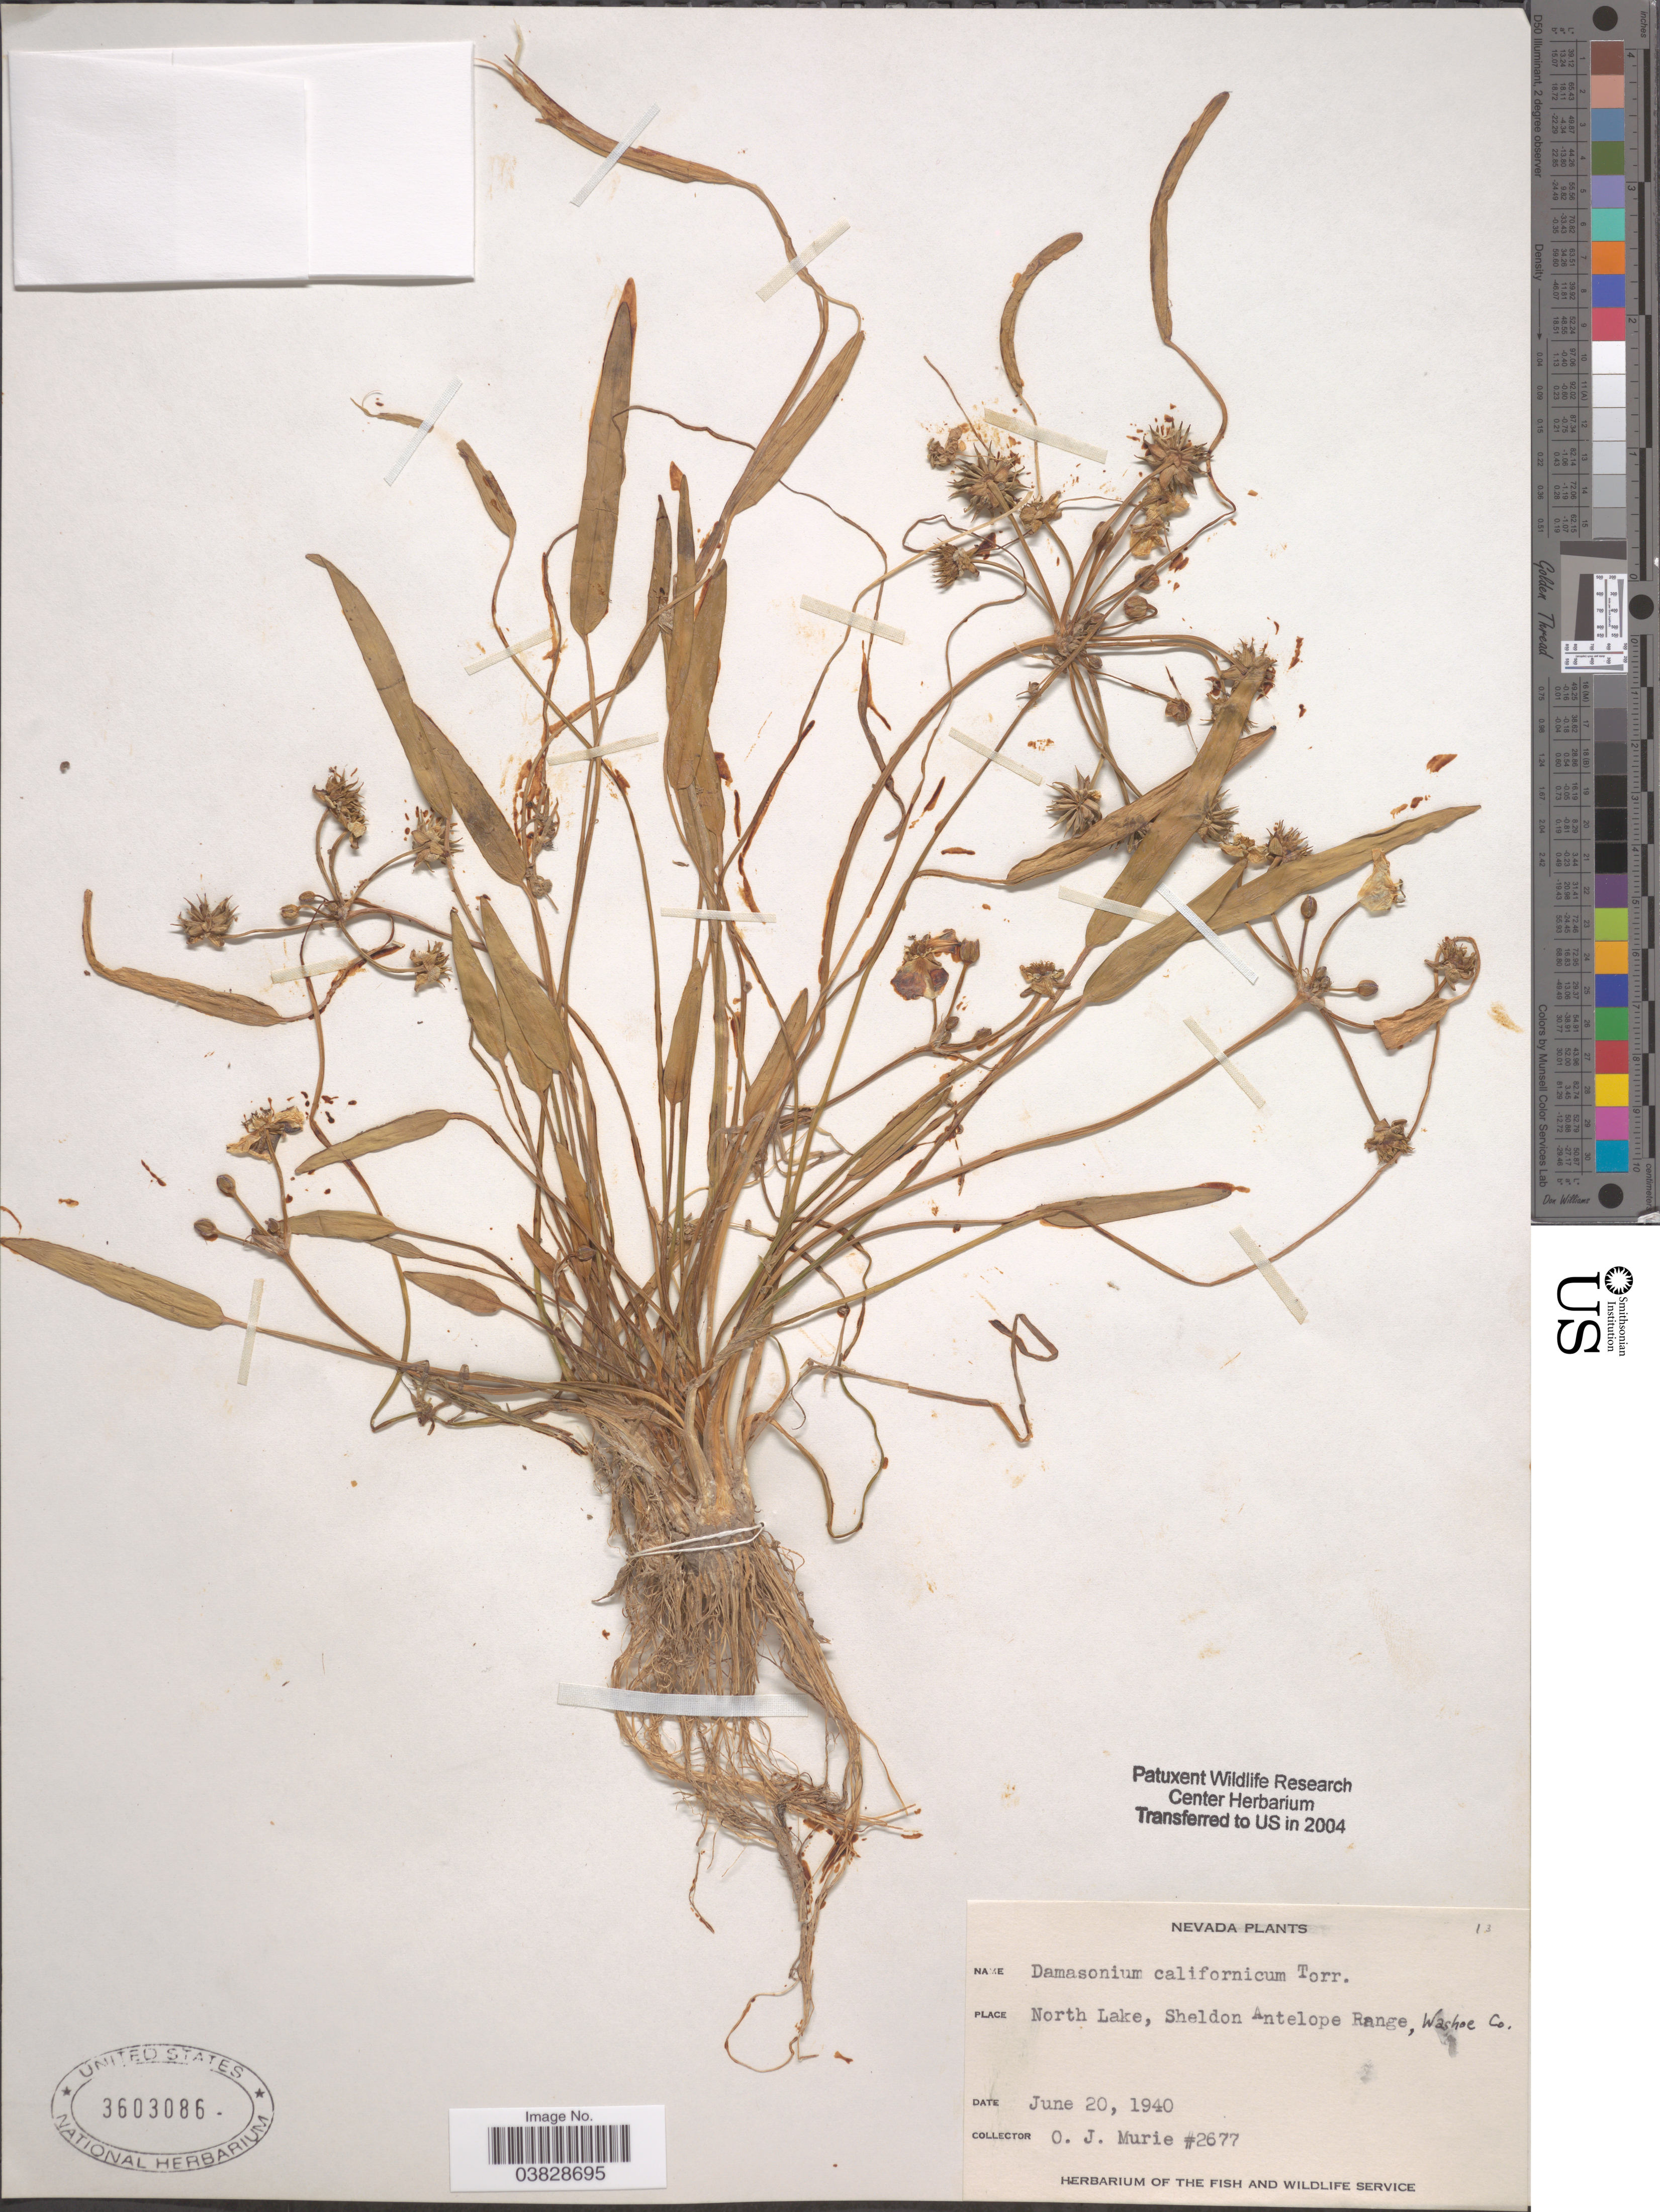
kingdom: Plantae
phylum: Tracheophyta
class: Liliopsida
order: Alismatales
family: Alismataceae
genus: Damasonium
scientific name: Damasonium californicum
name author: Torr.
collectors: O. Murie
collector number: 2677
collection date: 1940-06-20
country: United States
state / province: Nevada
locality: North Lake, Sheldon Antelope Range, Washoe Co.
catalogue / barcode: US 3603086